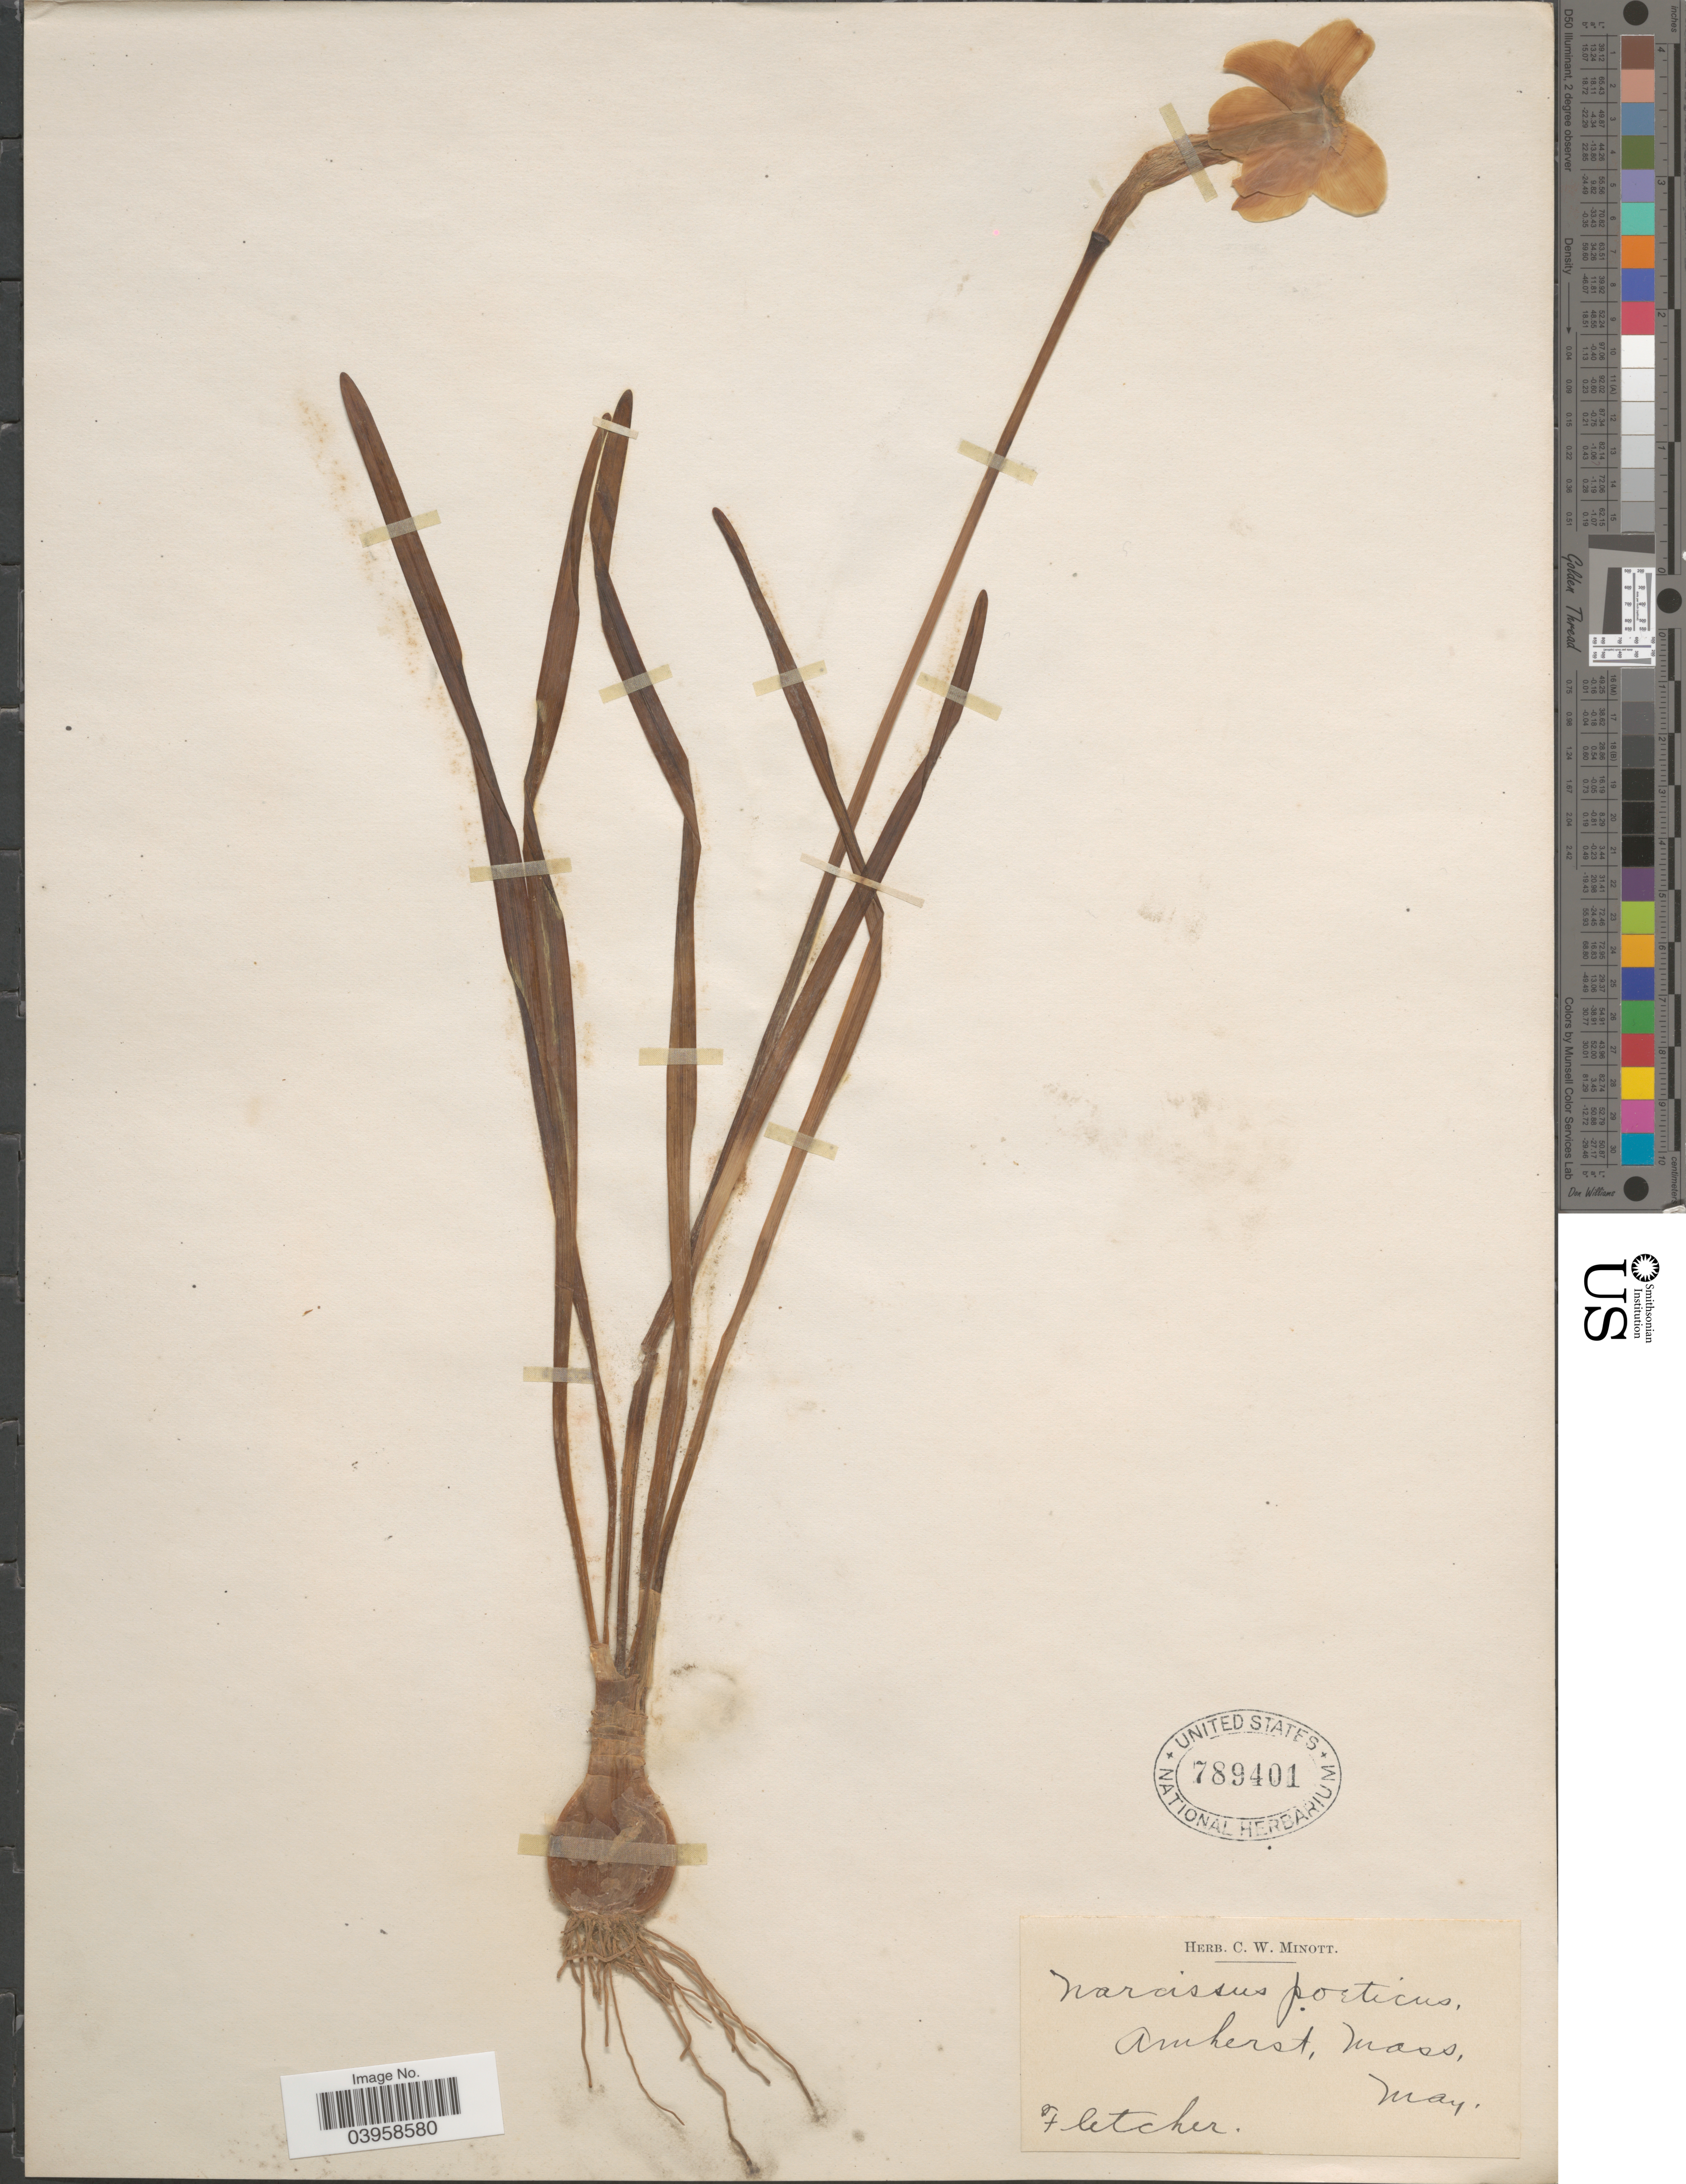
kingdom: Plantae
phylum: Tracheophyta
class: Liliopsida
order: Asparagales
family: Amaryllidaceae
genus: Narcissus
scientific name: Narcissus poeticus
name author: L.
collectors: -. Fletcher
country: United States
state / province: Massachusetts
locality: Amherst.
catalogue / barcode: US 789401